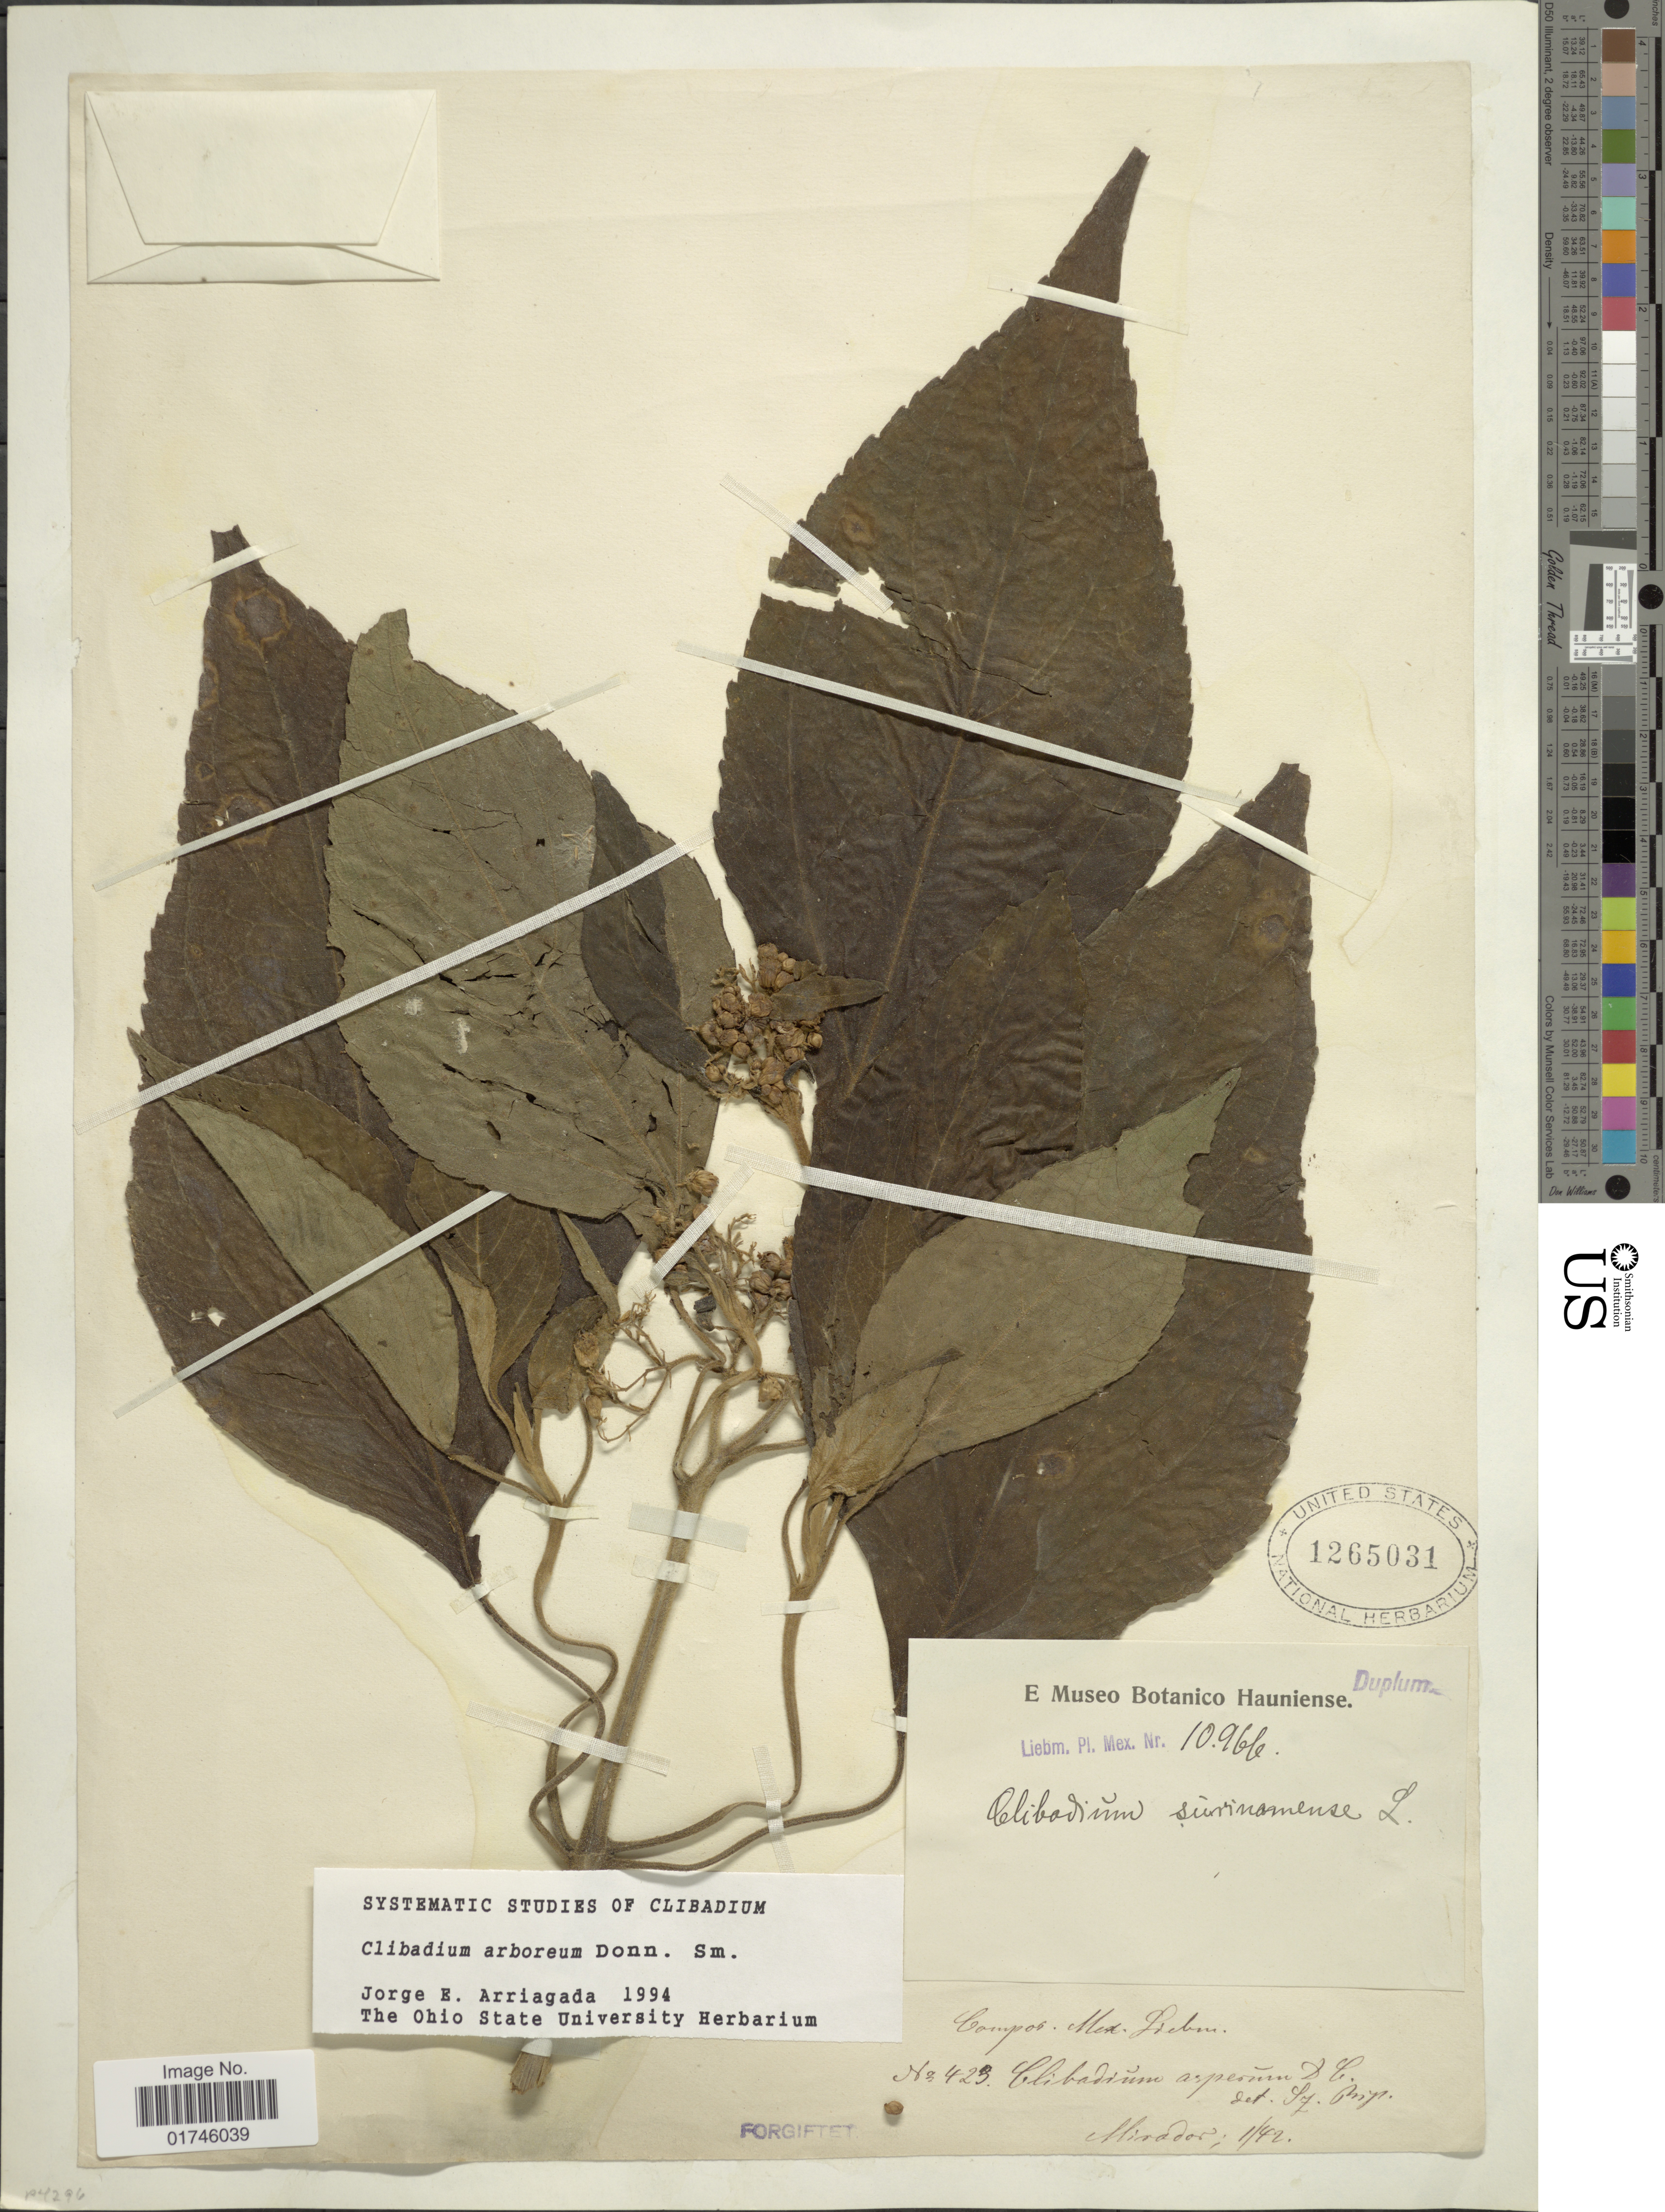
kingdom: Plantae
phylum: Tracheophyta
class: Magnoliopsida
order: Asterales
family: Asteraceae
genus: Clibadium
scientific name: Clibadium arboreum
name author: Donn. Sm.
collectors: Liebman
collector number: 423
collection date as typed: Transcribed d/m/y: /1/42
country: Mexico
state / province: Chihuahua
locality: Mirador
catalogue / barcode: US 1265031